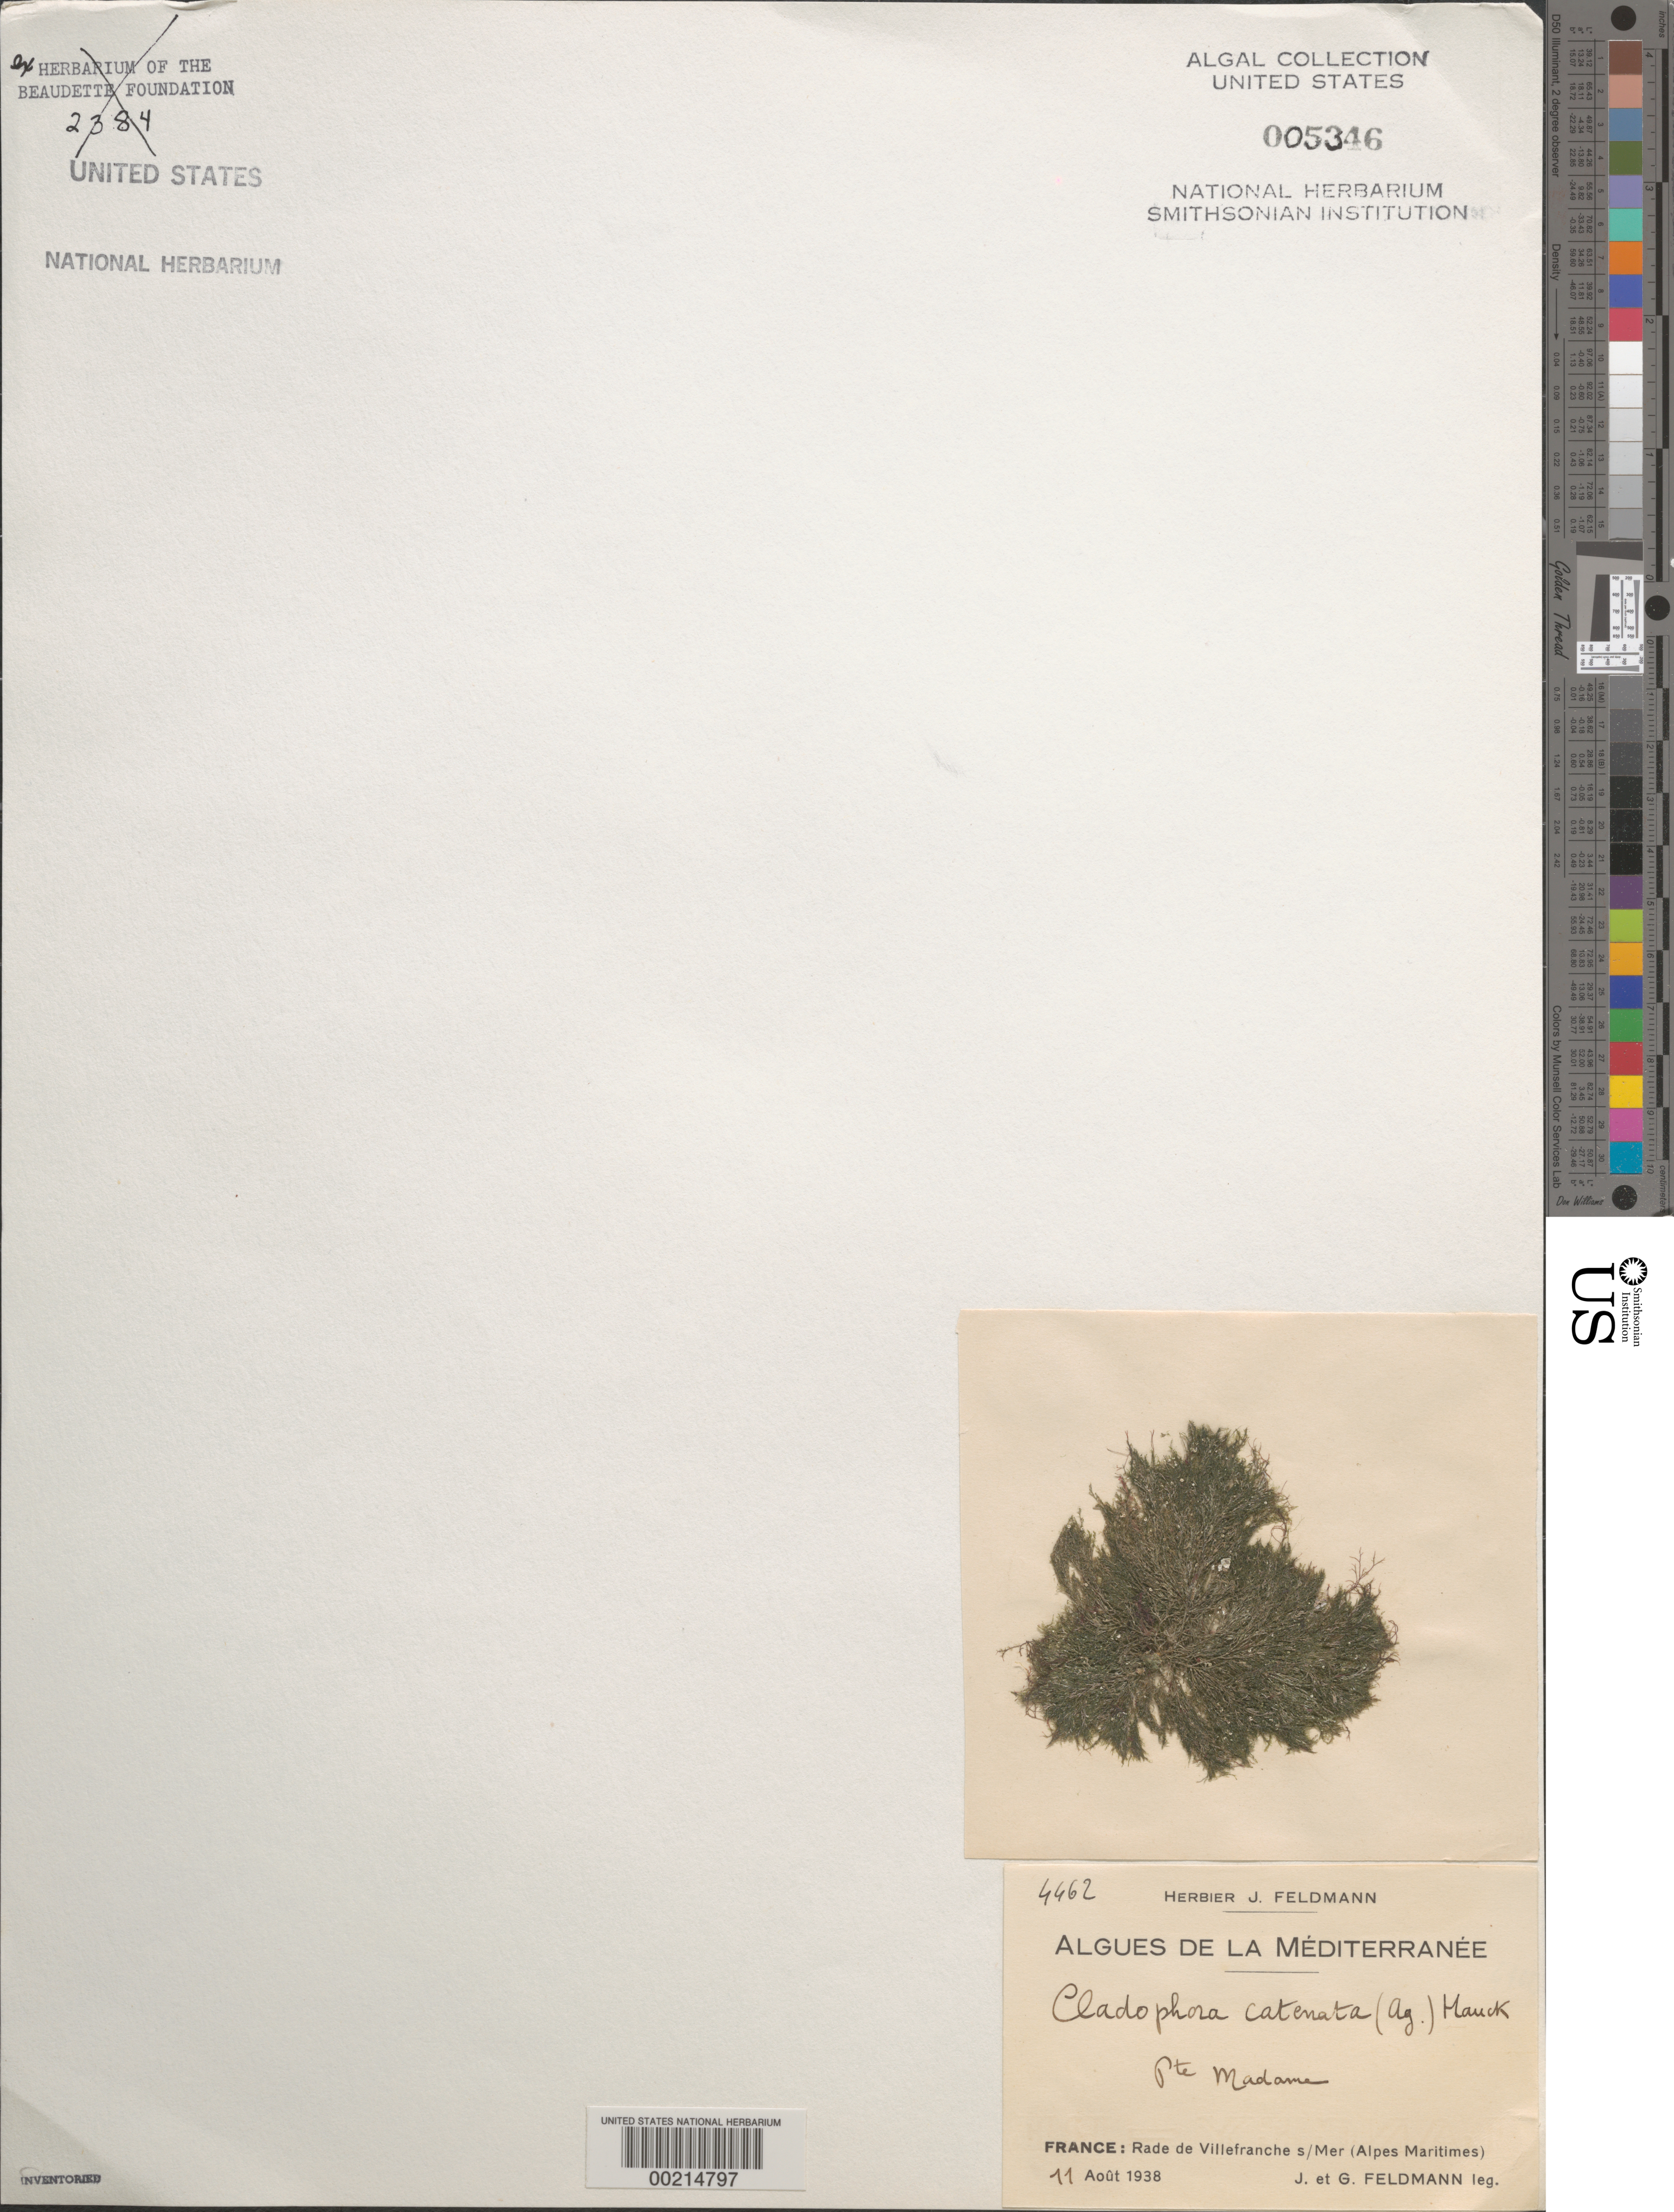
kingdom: Plantae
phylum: Chlorophyta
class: Ulvophyceae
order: Cladophorales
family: Cladophoraceae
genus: Cladophora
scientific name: Cladophora catenata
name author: (L.) Kütz.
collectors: J. Feldmann & G. Feldmann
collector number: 4462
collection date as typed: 11 Aug 1938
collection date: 1938-08-11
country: France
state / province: Provence-Alpes-Côte d'Azur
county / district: Alpes-Maritimes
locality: Villefranche sur Mer, Pointe Madame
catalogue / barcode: US 5346